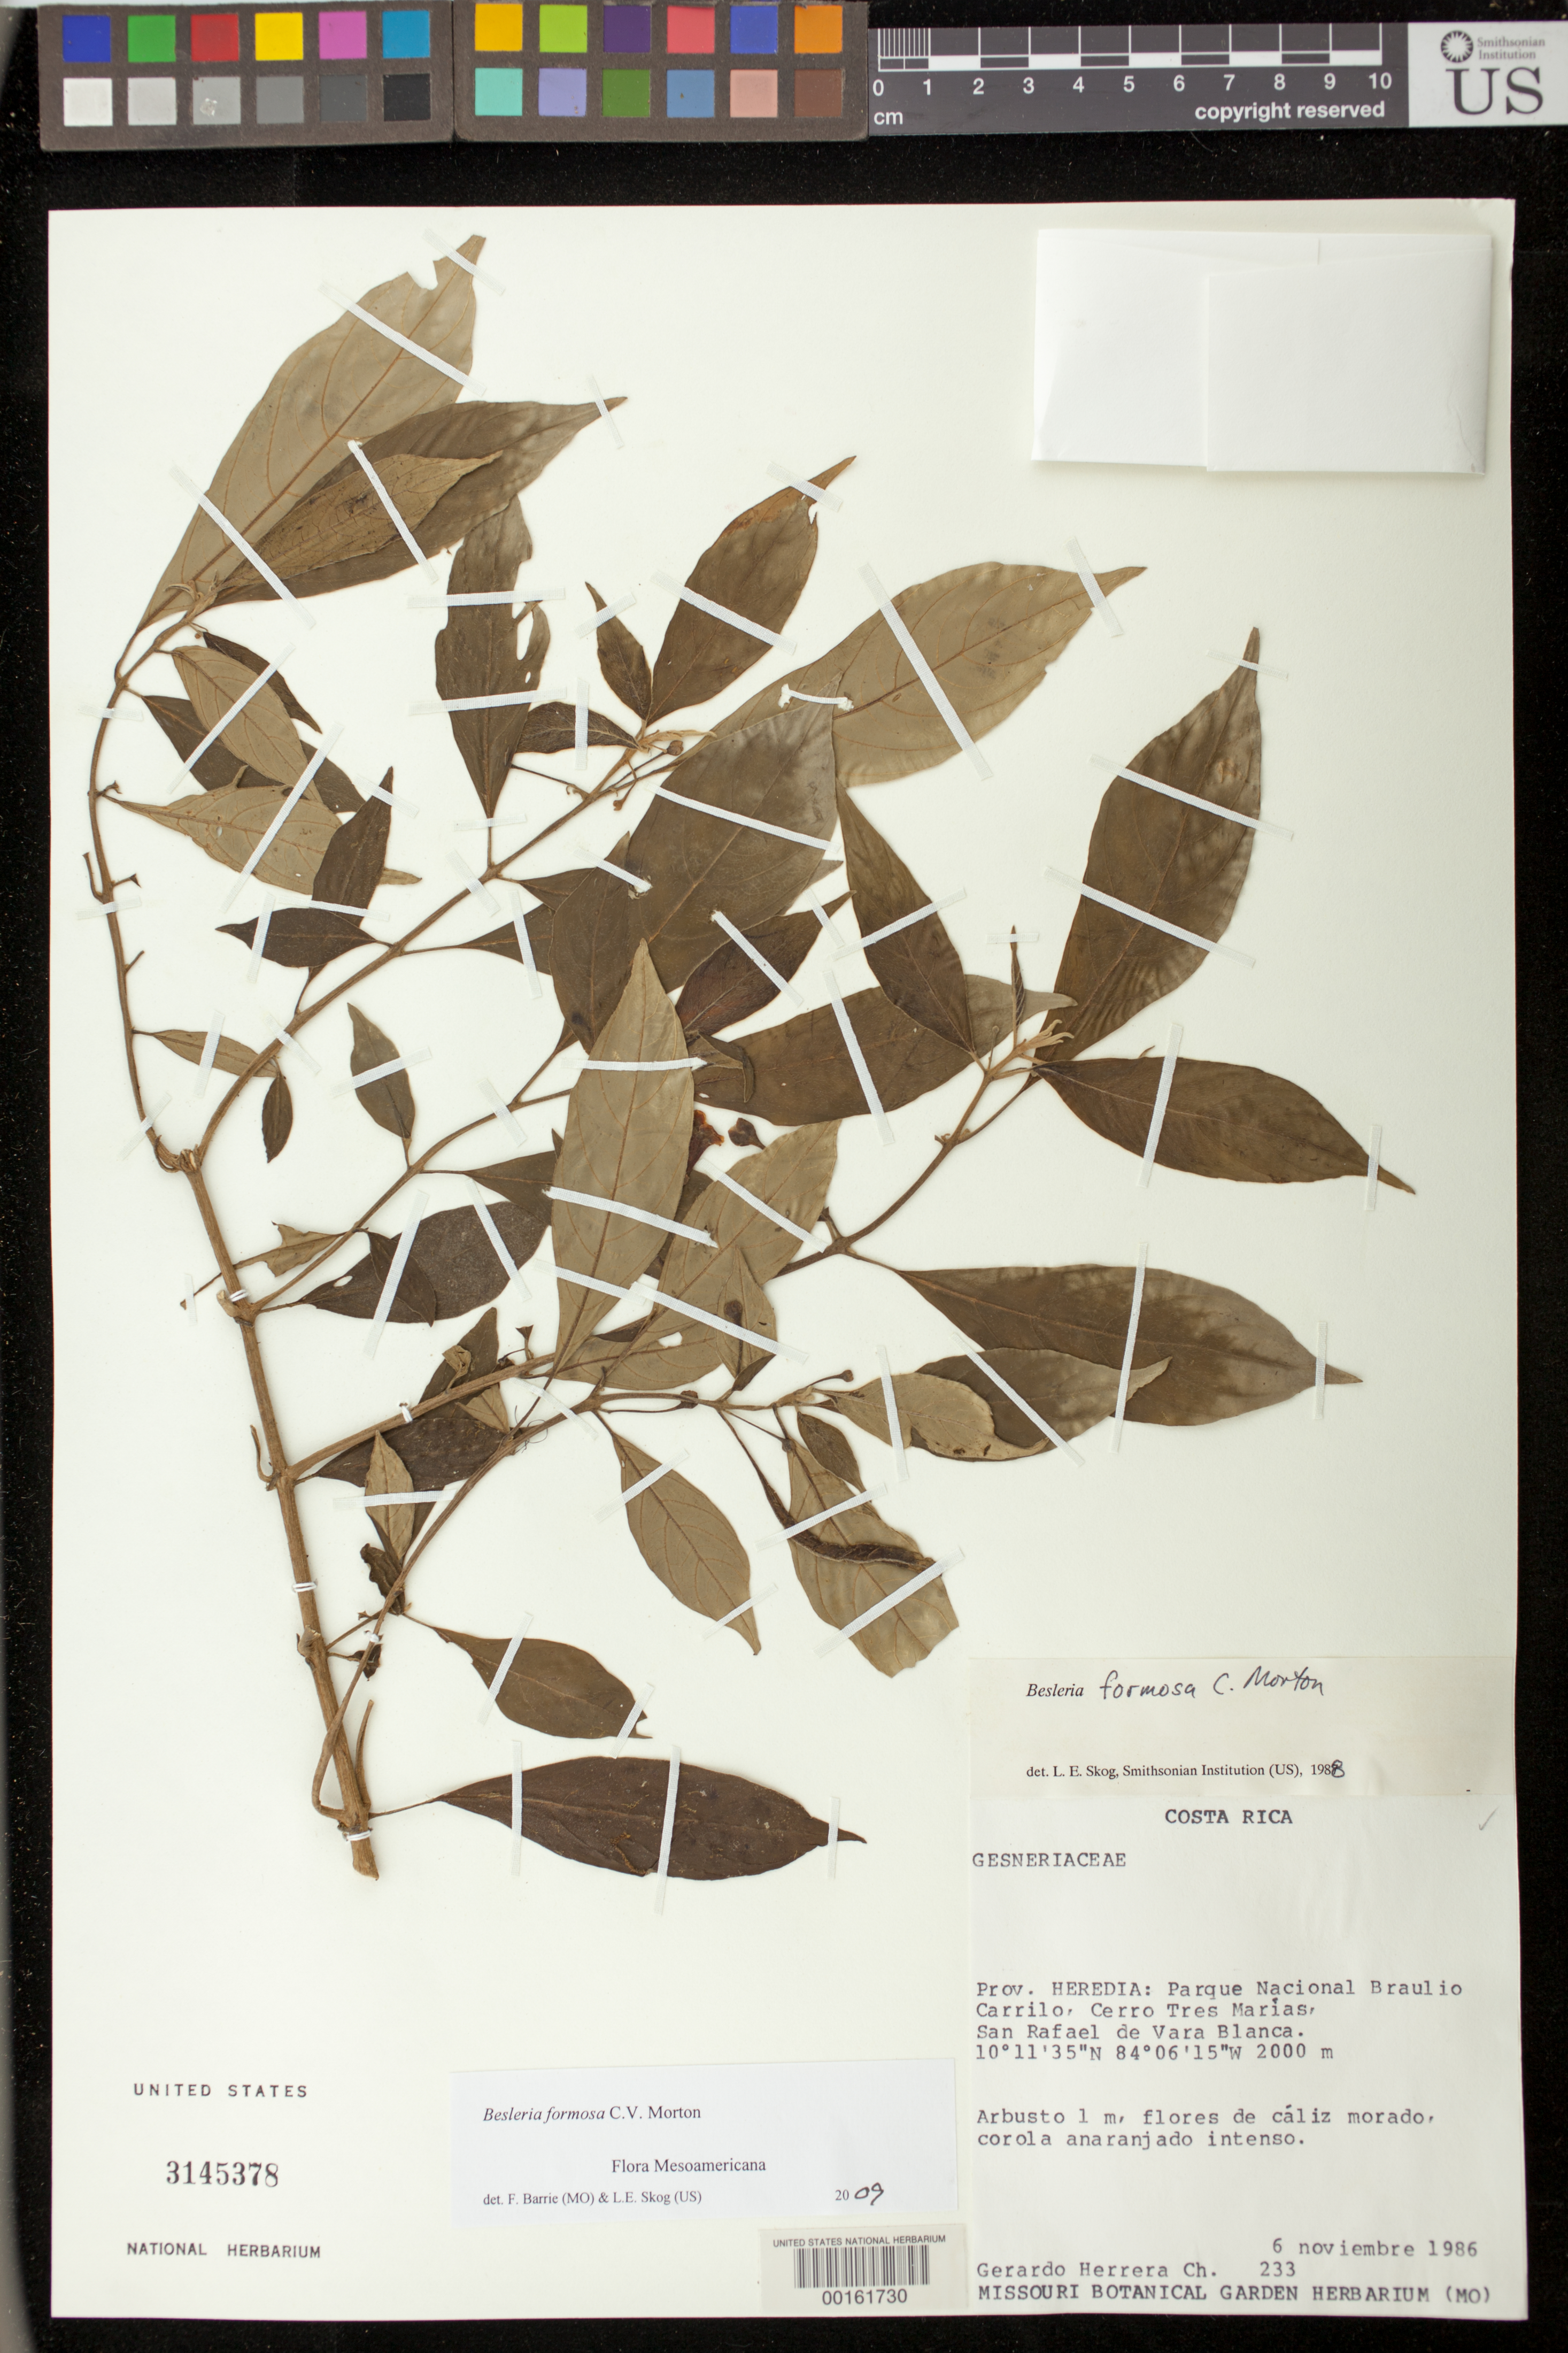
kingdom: Plantae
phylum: Tracheophyta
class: Magnoliopsida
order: Lamiales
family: Gesneriaceae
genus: Besleria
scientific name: Besleria amabilis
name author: C.V. Morton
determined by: Skog, Laurence E.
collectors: G. Herrera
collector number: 233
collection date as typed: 06 Nov 1986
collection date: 1986-11-06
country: Costa Rica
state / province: Heredia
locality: Parque Nacional Braulio Carrilo, Cerro Tres Marias, San Rafael de Vara Blanca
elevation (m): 2000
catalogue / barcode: US 3145378